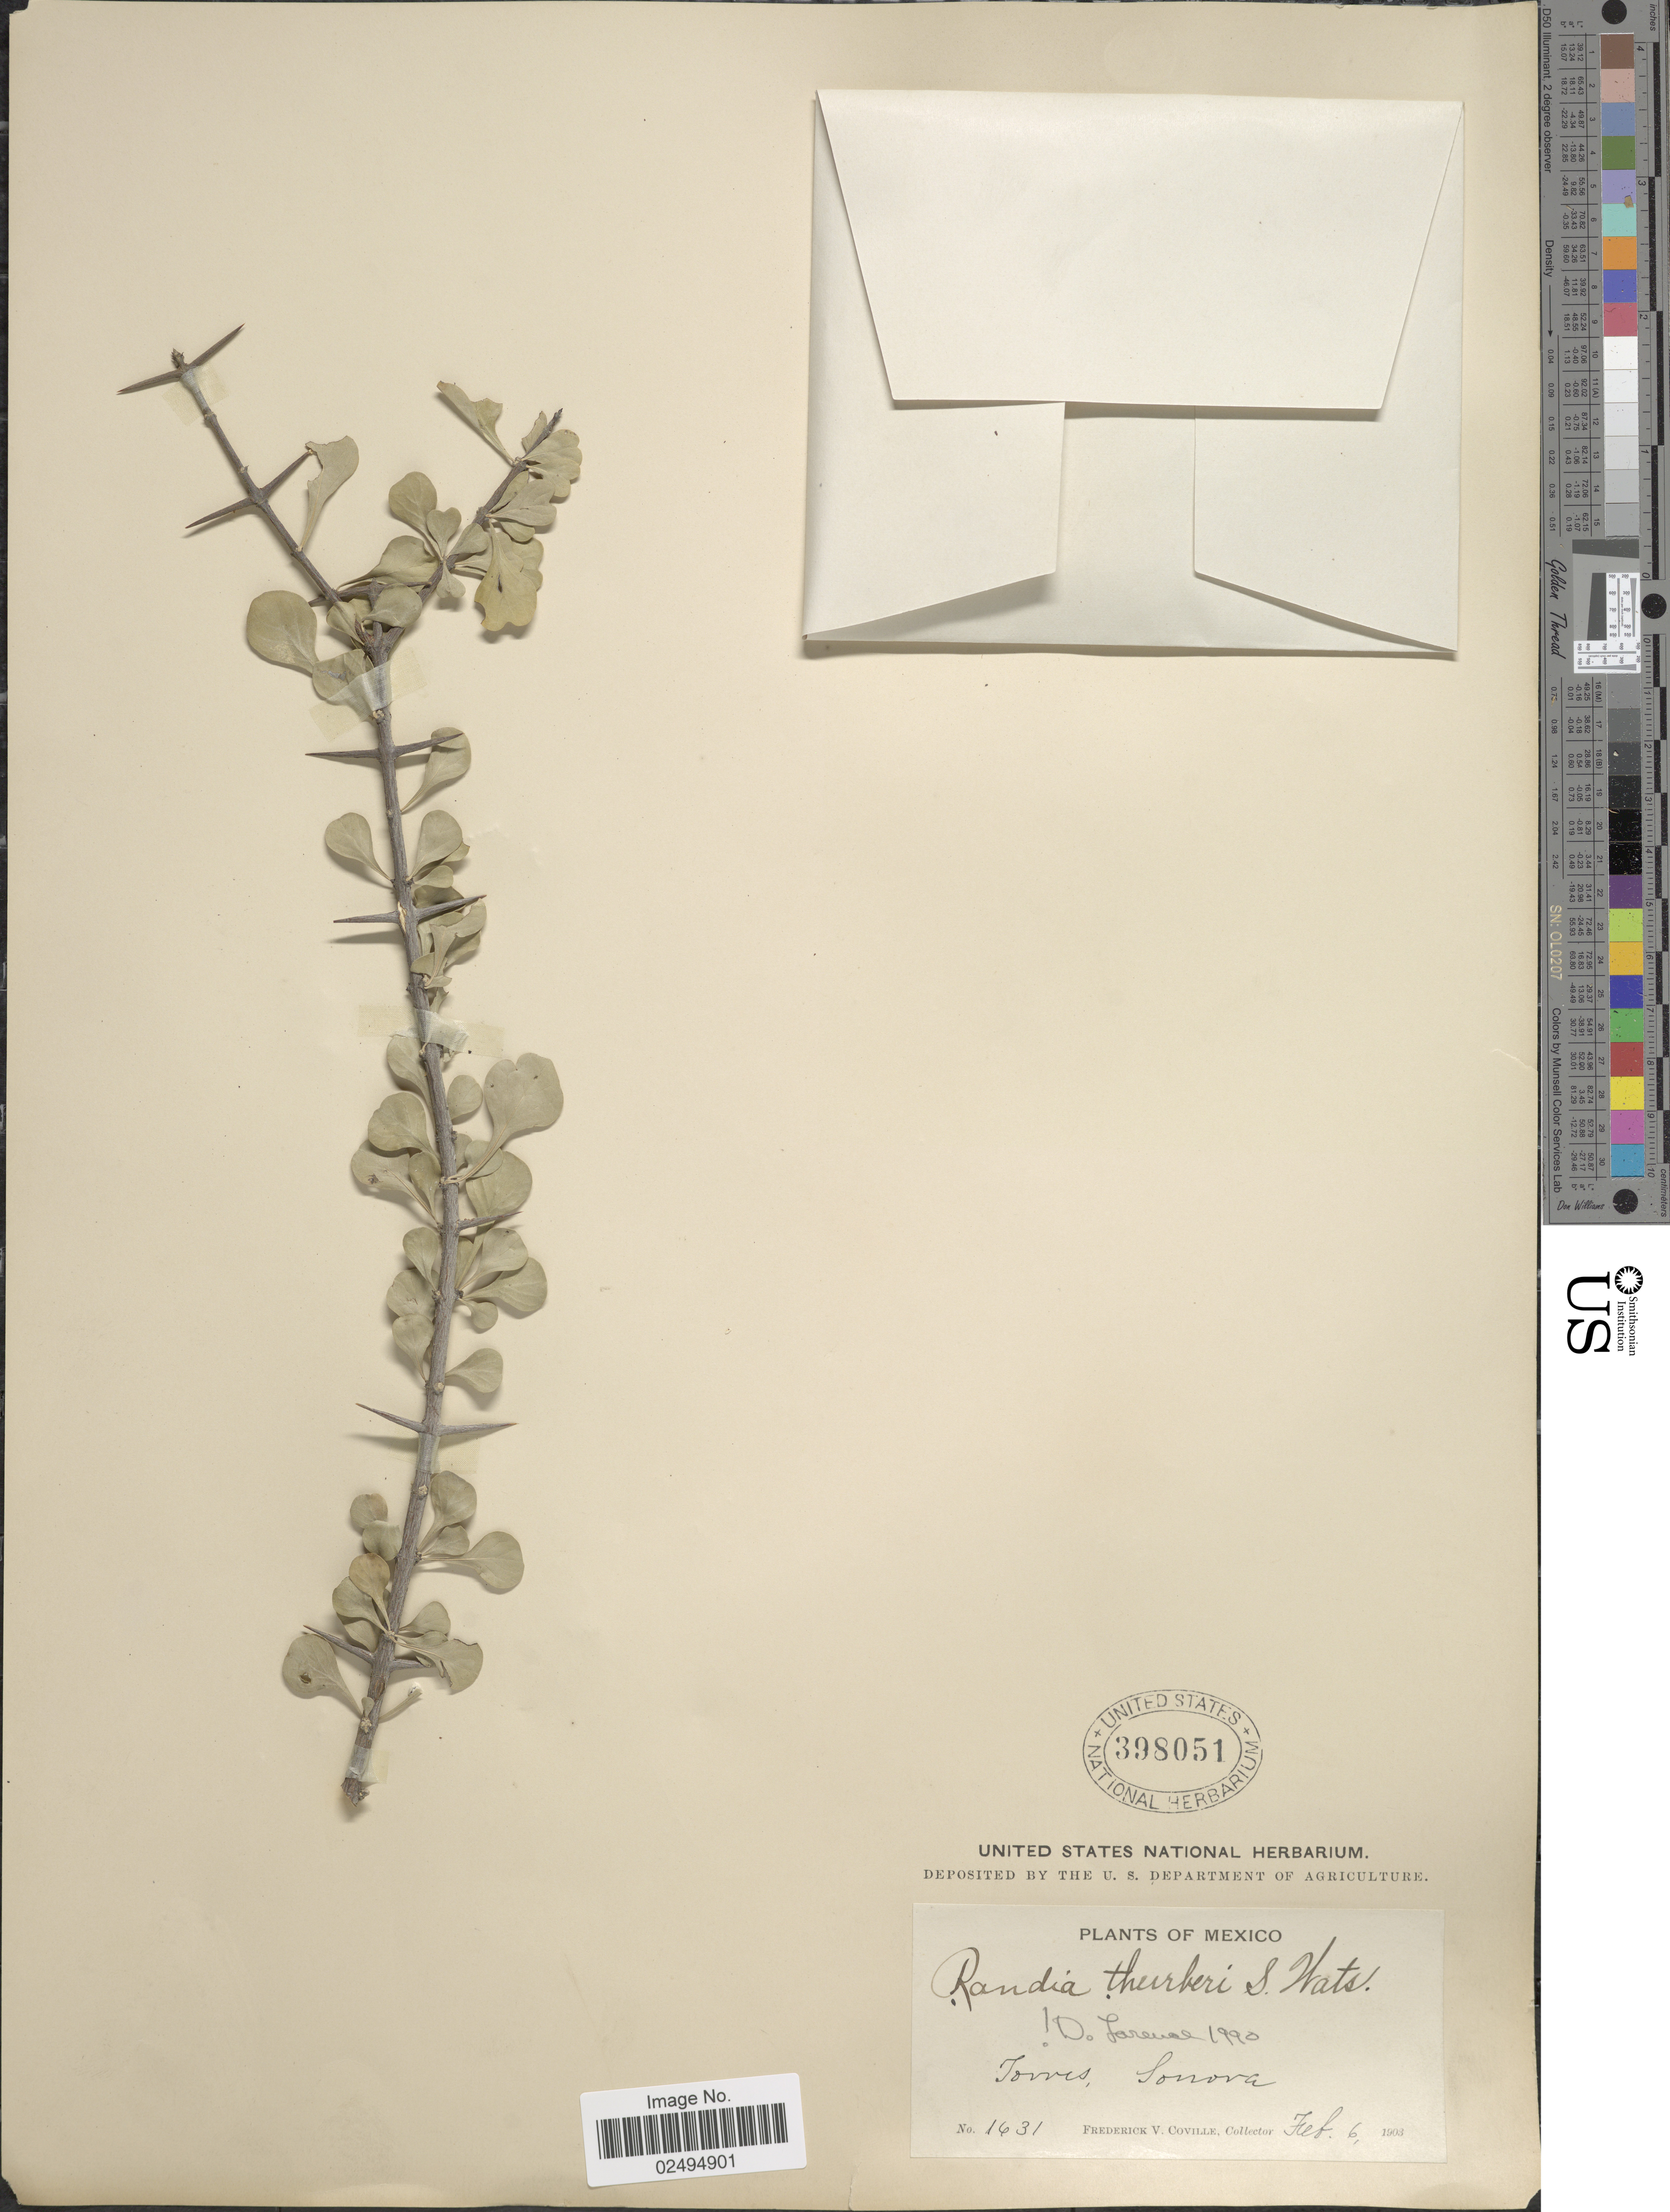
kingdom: Plantae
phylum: Tracheophyta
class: Magnoliopsida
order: Gentianales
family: Rubiaceae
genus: Randia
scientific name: Randia thurberi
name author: S. Watson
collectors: F. V. Coville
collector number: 1631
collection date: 1903-02-06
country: Mexico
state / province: Sonora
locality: Torres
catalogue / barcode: US 398051